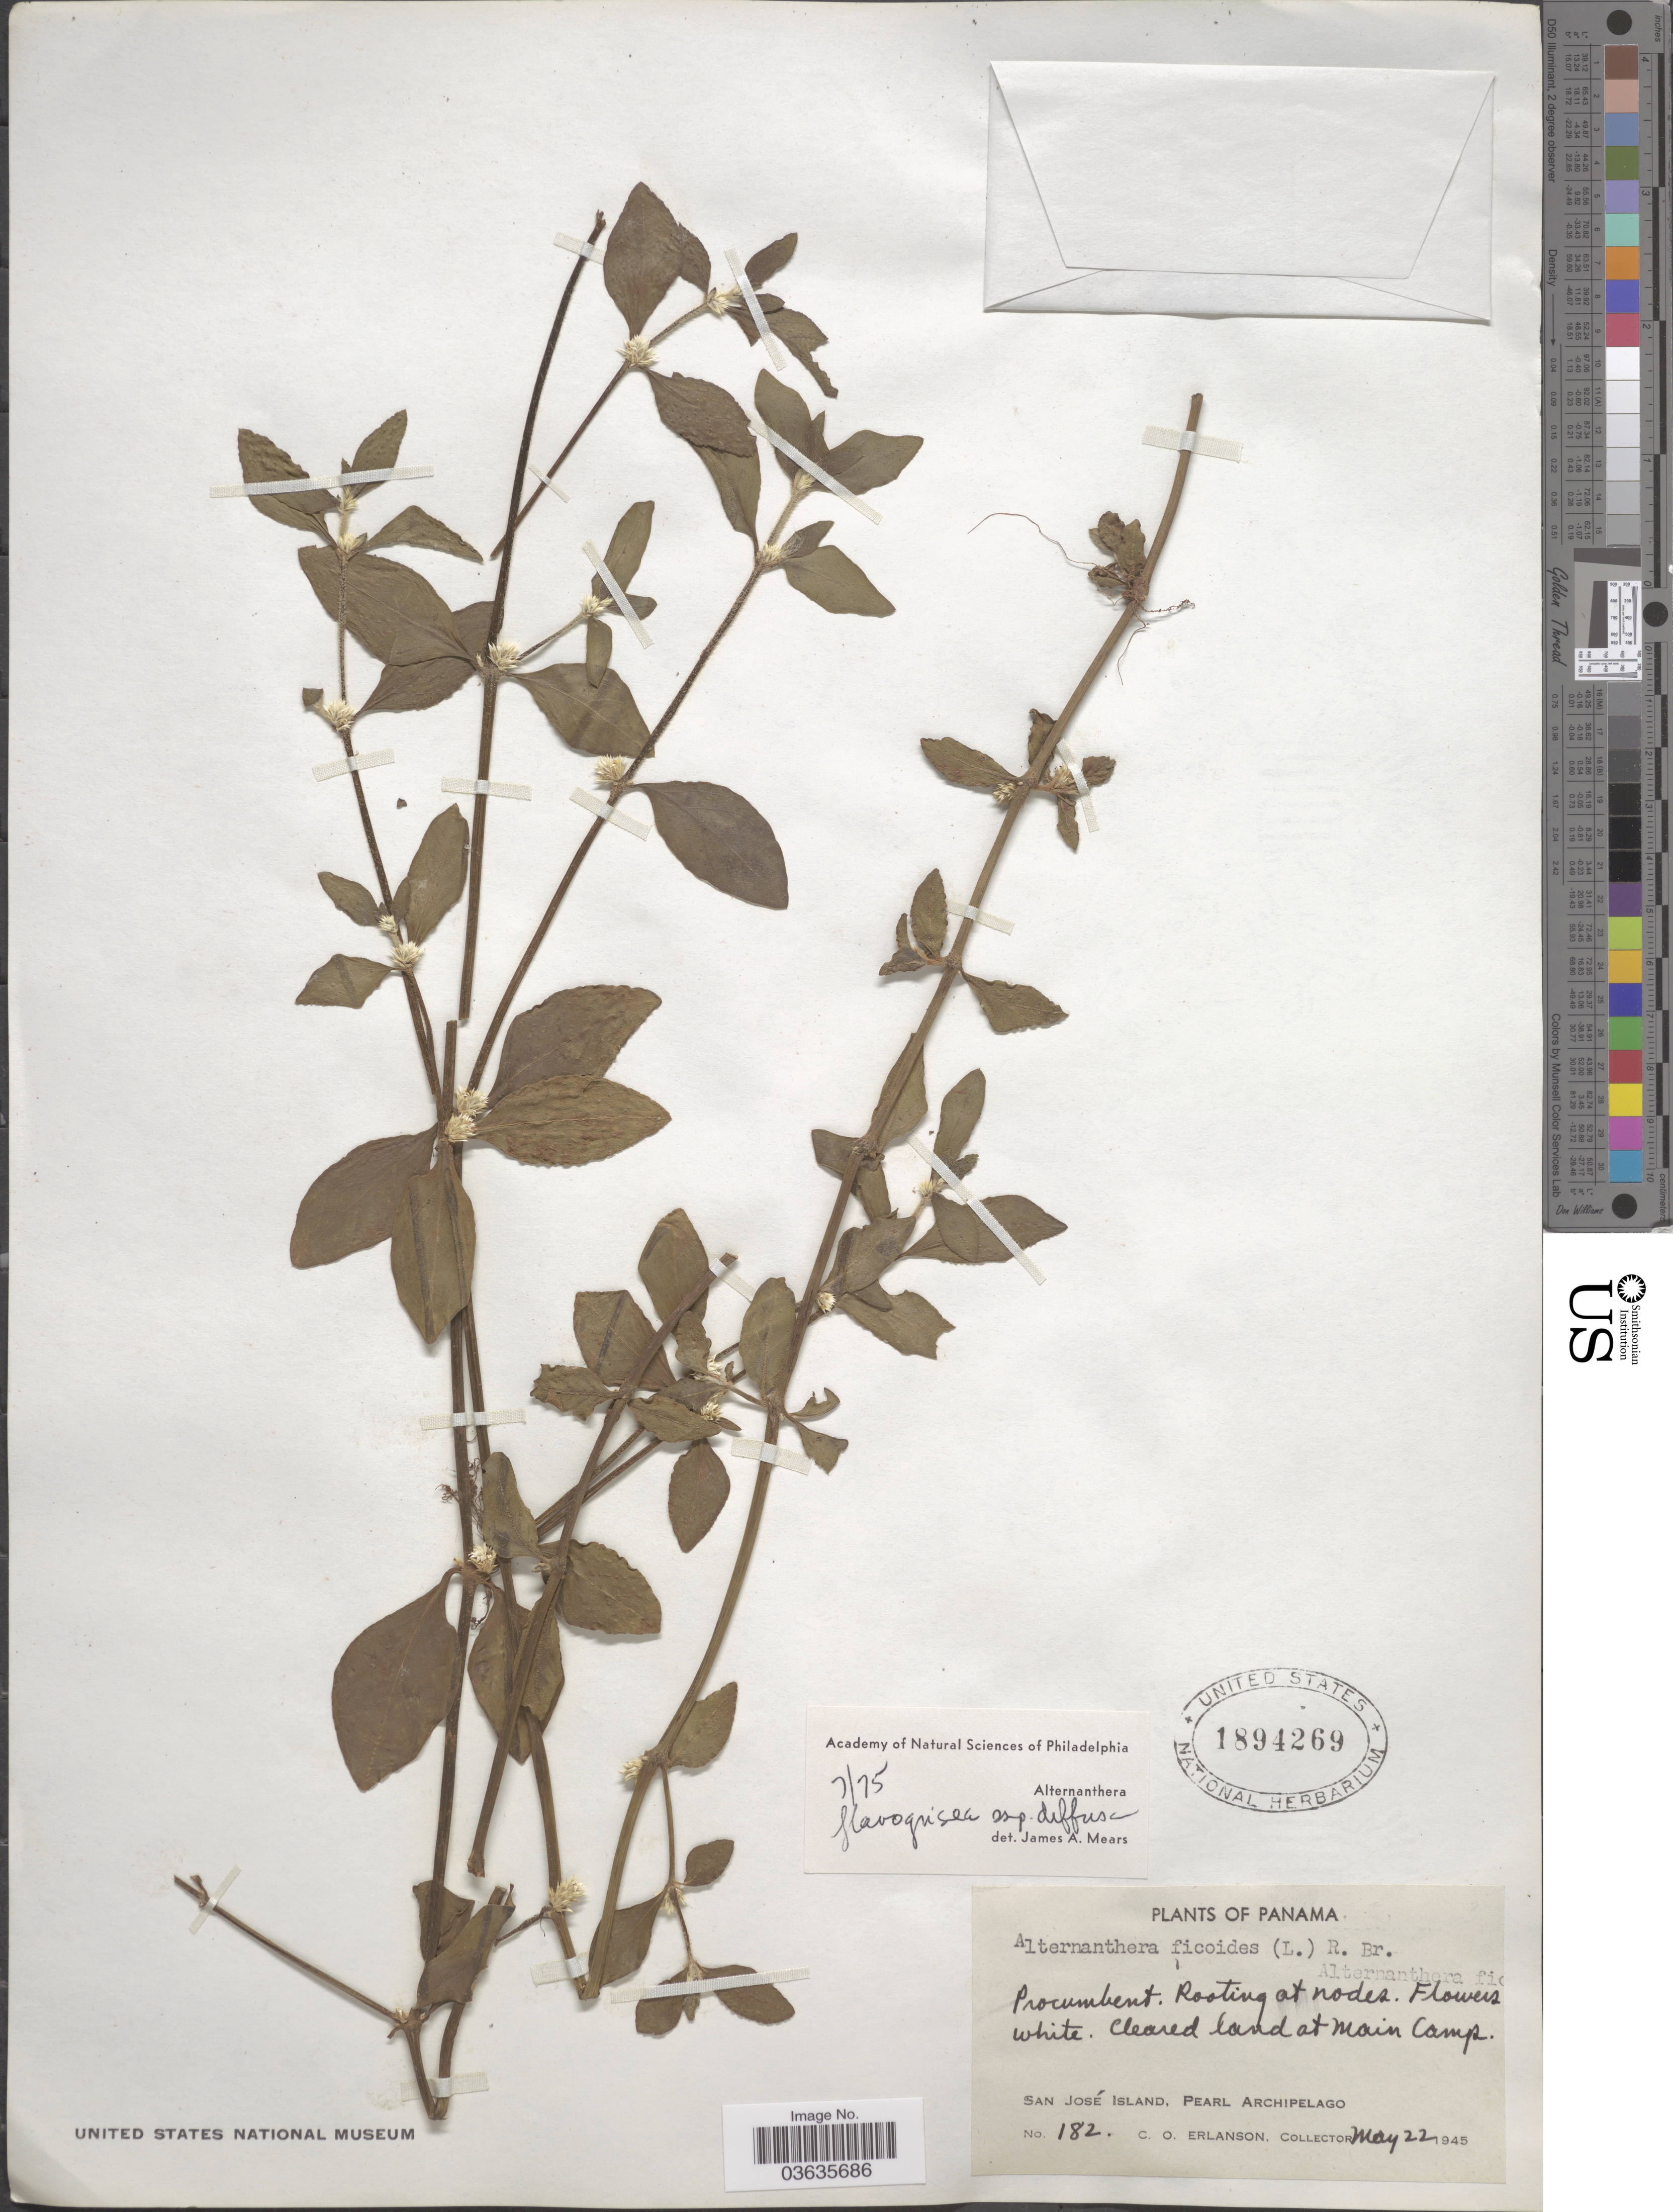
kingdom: Plantae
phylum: Tracheophyta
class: Magnoliopsida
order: Caryophyllales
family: Amaranthaceae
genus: Alternanthera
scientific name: Alternanthera flavogrisea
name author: Urb.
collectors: C. O. Erlanson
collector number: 182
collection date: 1945-05-22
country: Panama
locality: Cleared land at Main Camp. San José Island, Pearl Archipelago.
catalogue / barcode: US 1894269